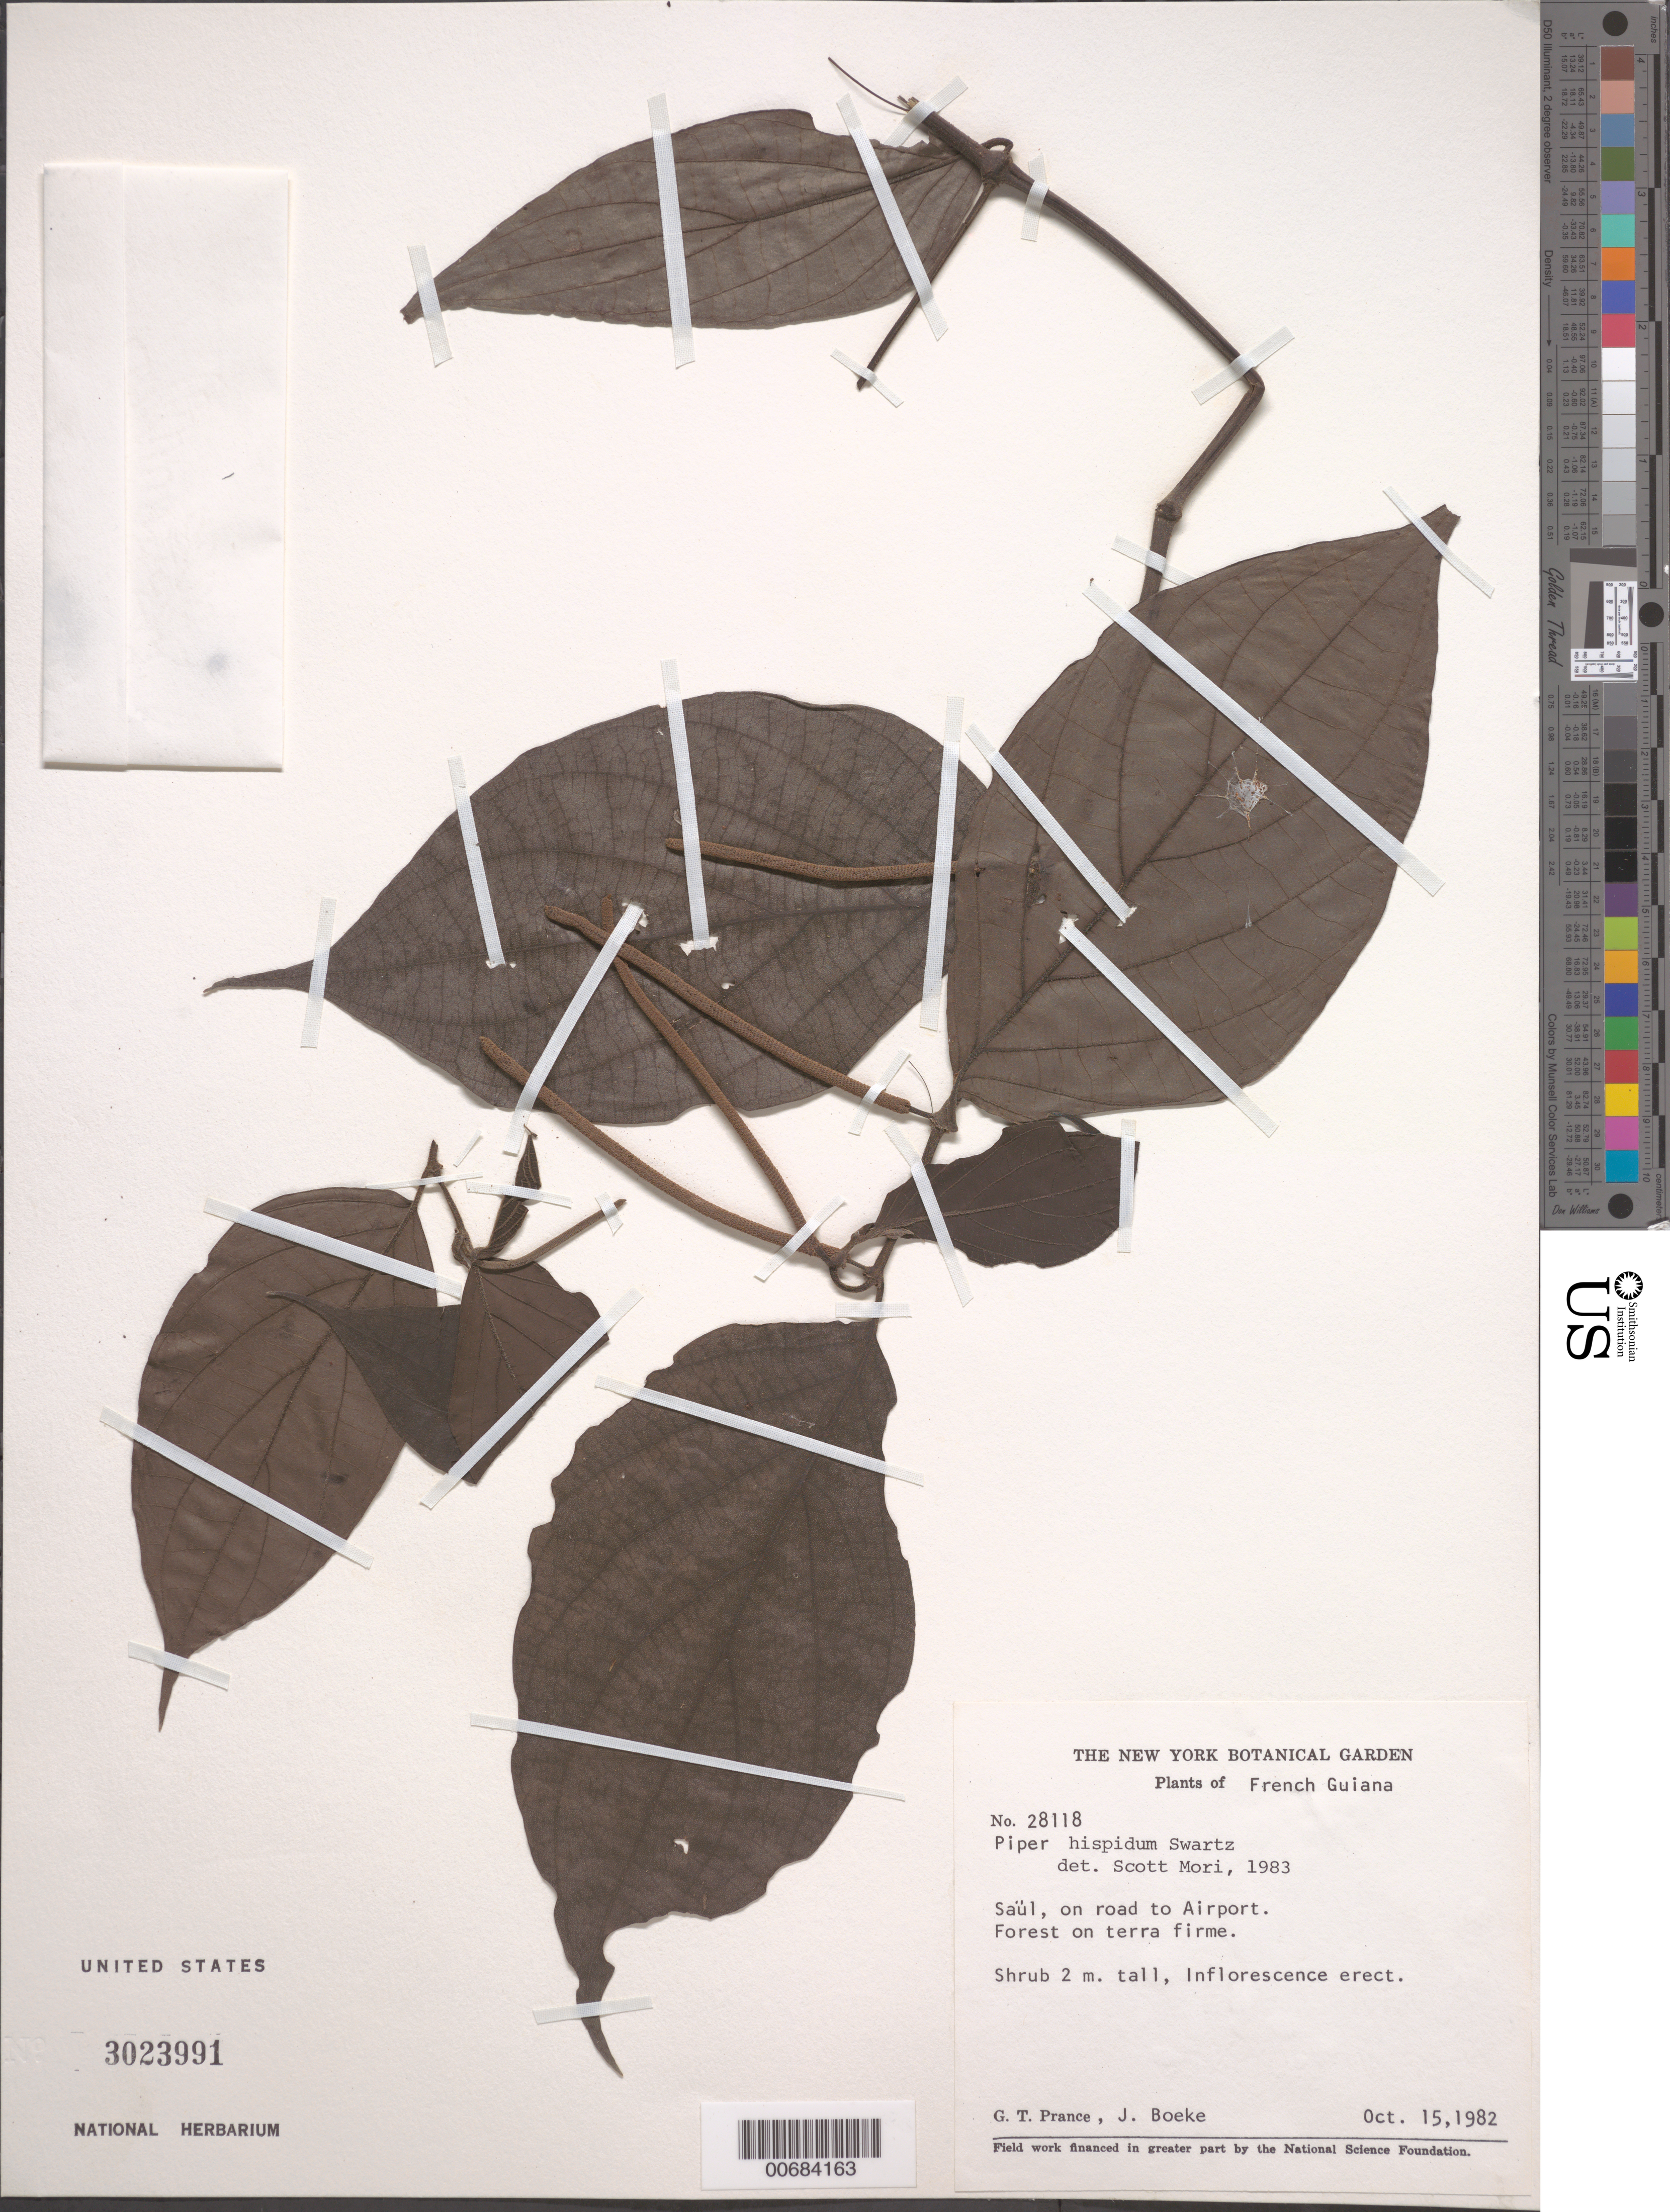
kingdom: Plantae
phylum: Tracheophyta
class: Magnoliopsida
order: Piperales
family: Piperaceae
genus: Piper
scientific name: Piper hispidum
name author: Sw.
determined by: Mori, Scott A.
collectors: G. T. Prance & J. D. Boeke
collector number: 28118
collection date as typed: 15-Oct-82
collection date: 1982-10-15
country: French Guiana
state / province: Saint-Laurent-du-Maroni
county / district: Saül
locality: Saül, on road to airport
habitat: Forest on terra firme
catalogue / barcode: US 3023991